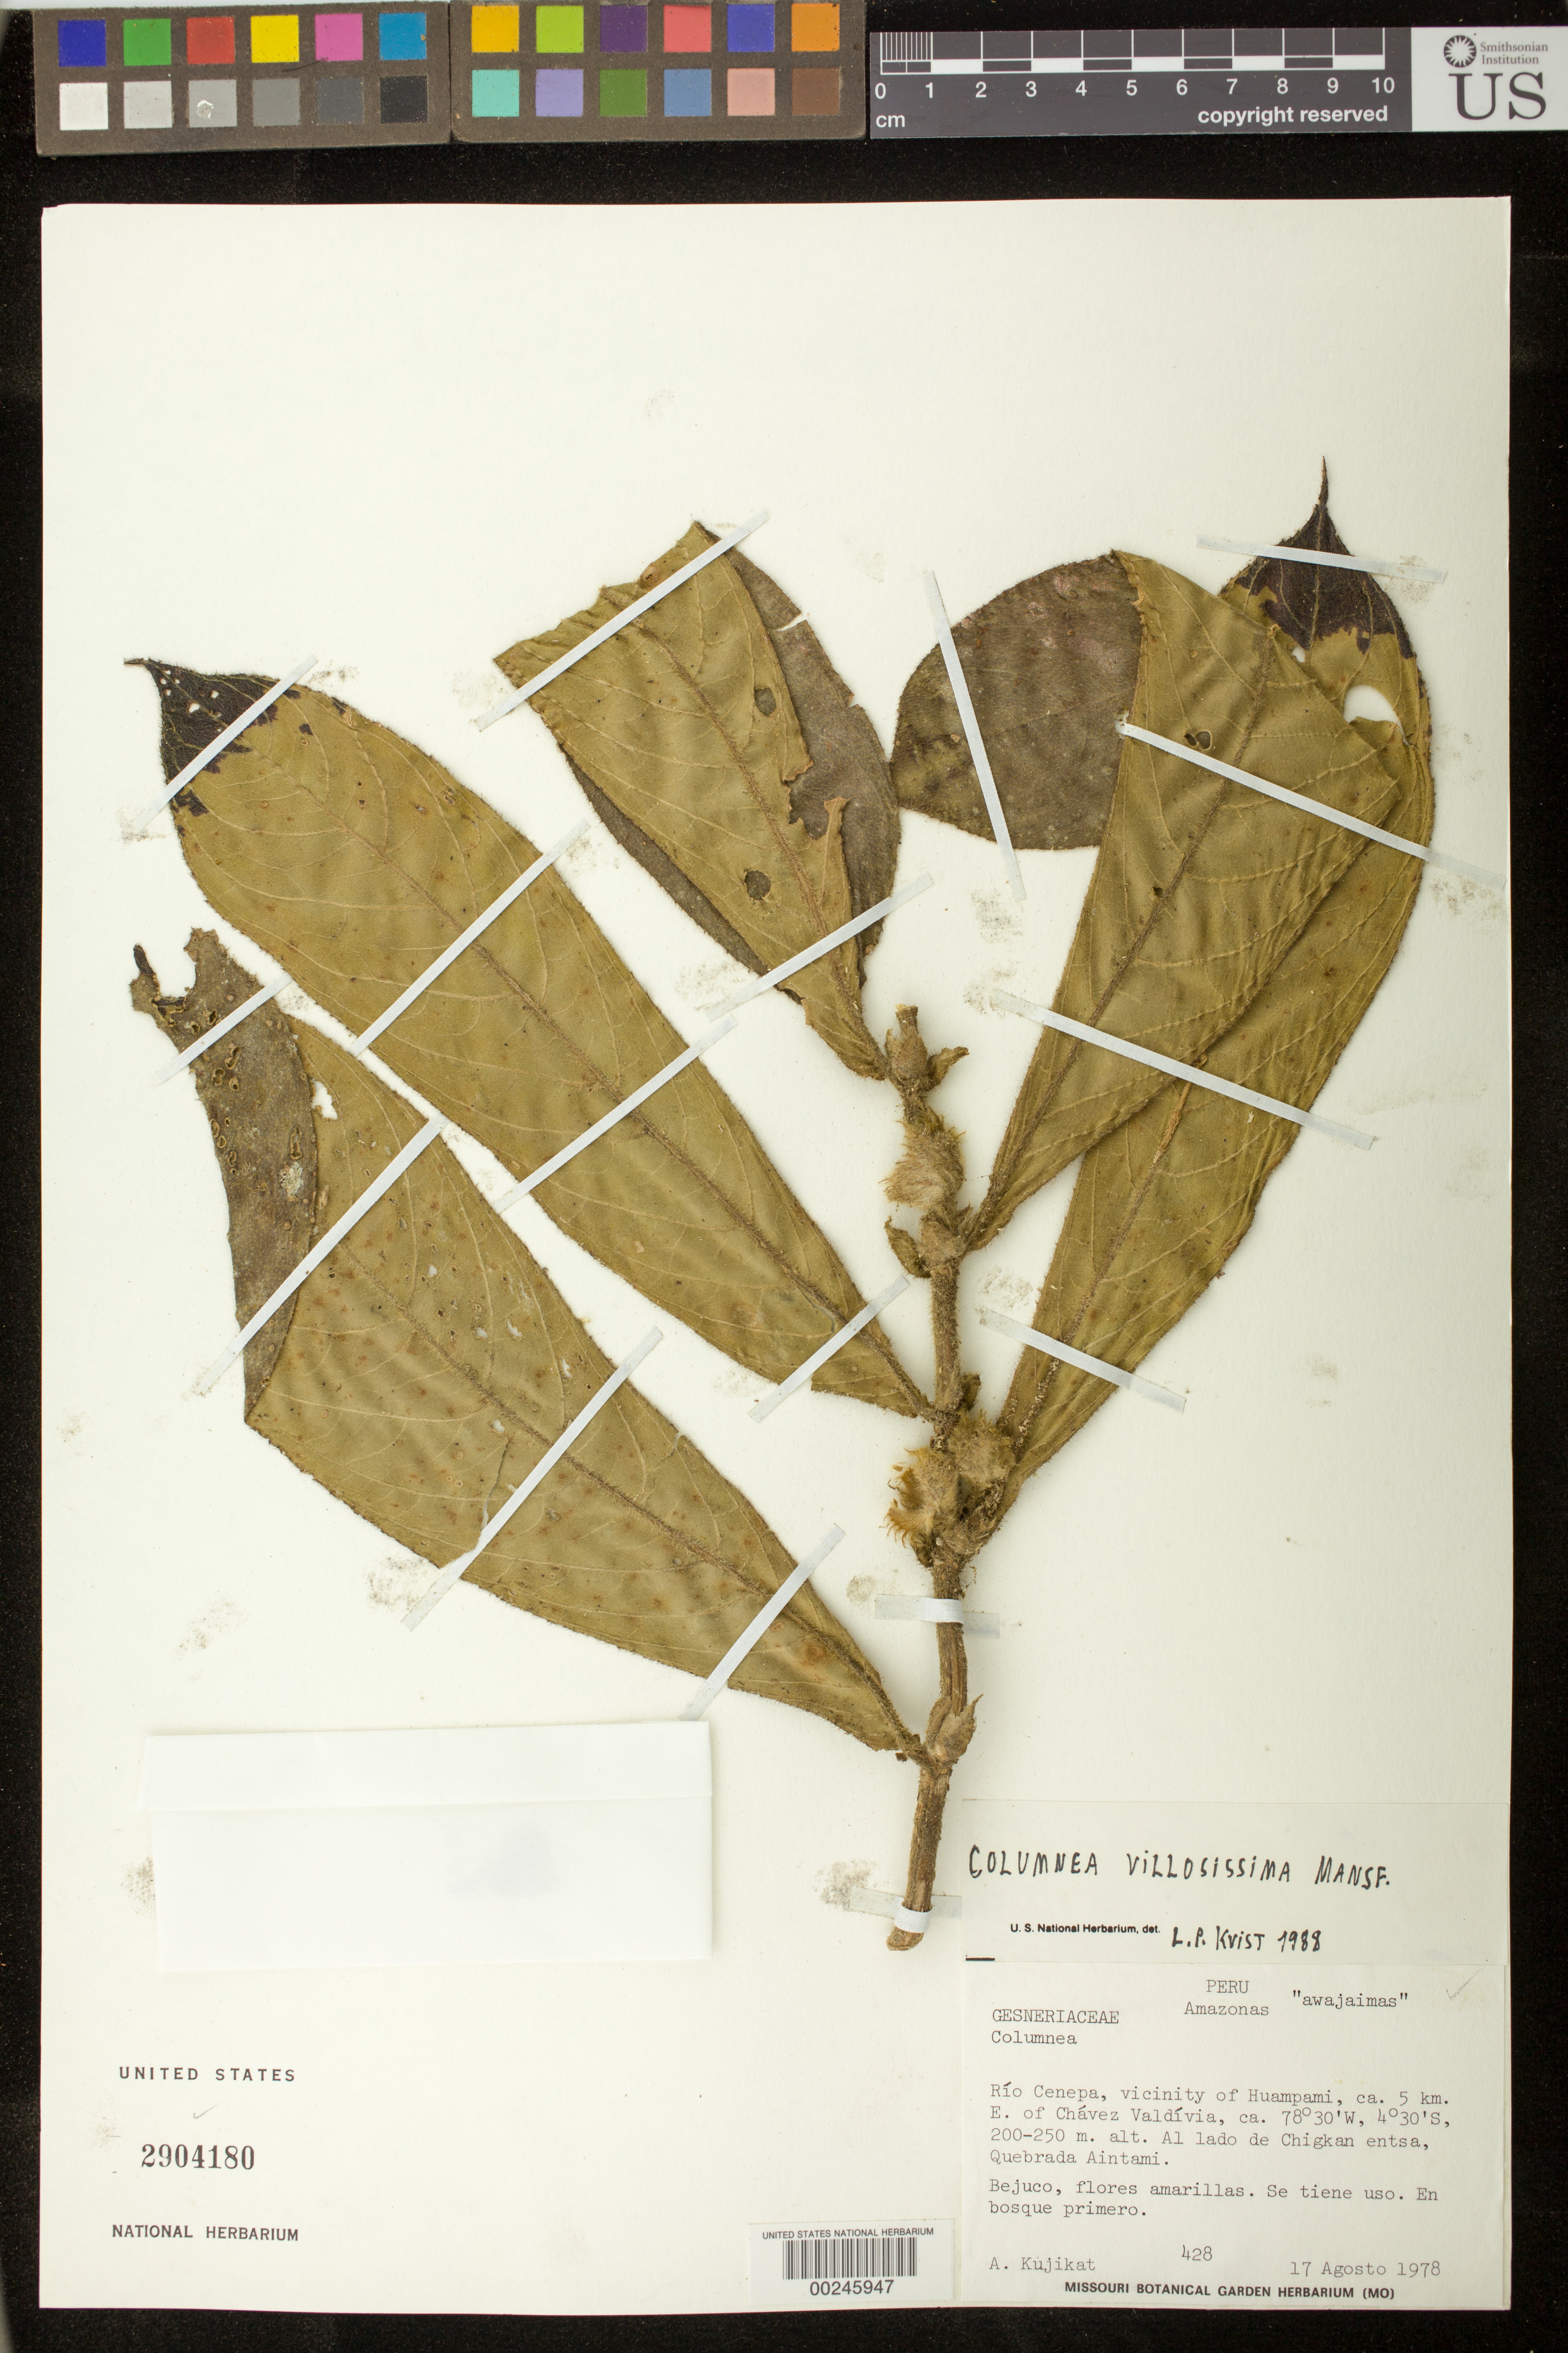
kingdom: Plantae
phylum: Tracheophyta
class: Magnoliopsida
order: Lamiales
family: Gesneriaceae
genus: Columnea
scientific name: Columnea villosissima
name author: Mansf.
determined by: Skog, Laurence E.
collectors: A. Kujikat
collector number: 428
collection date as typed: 17 Aug 1978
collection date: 1978-08-17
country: Peru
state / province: Amazonas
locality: Río Cenepa, vicinity of Huampami, ca. 5 km E of Chávez Valdívia, al lado de Chigkan entsa, Quebrada Aintami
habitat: En bosque primero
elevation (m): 200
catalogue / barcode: US 2904180